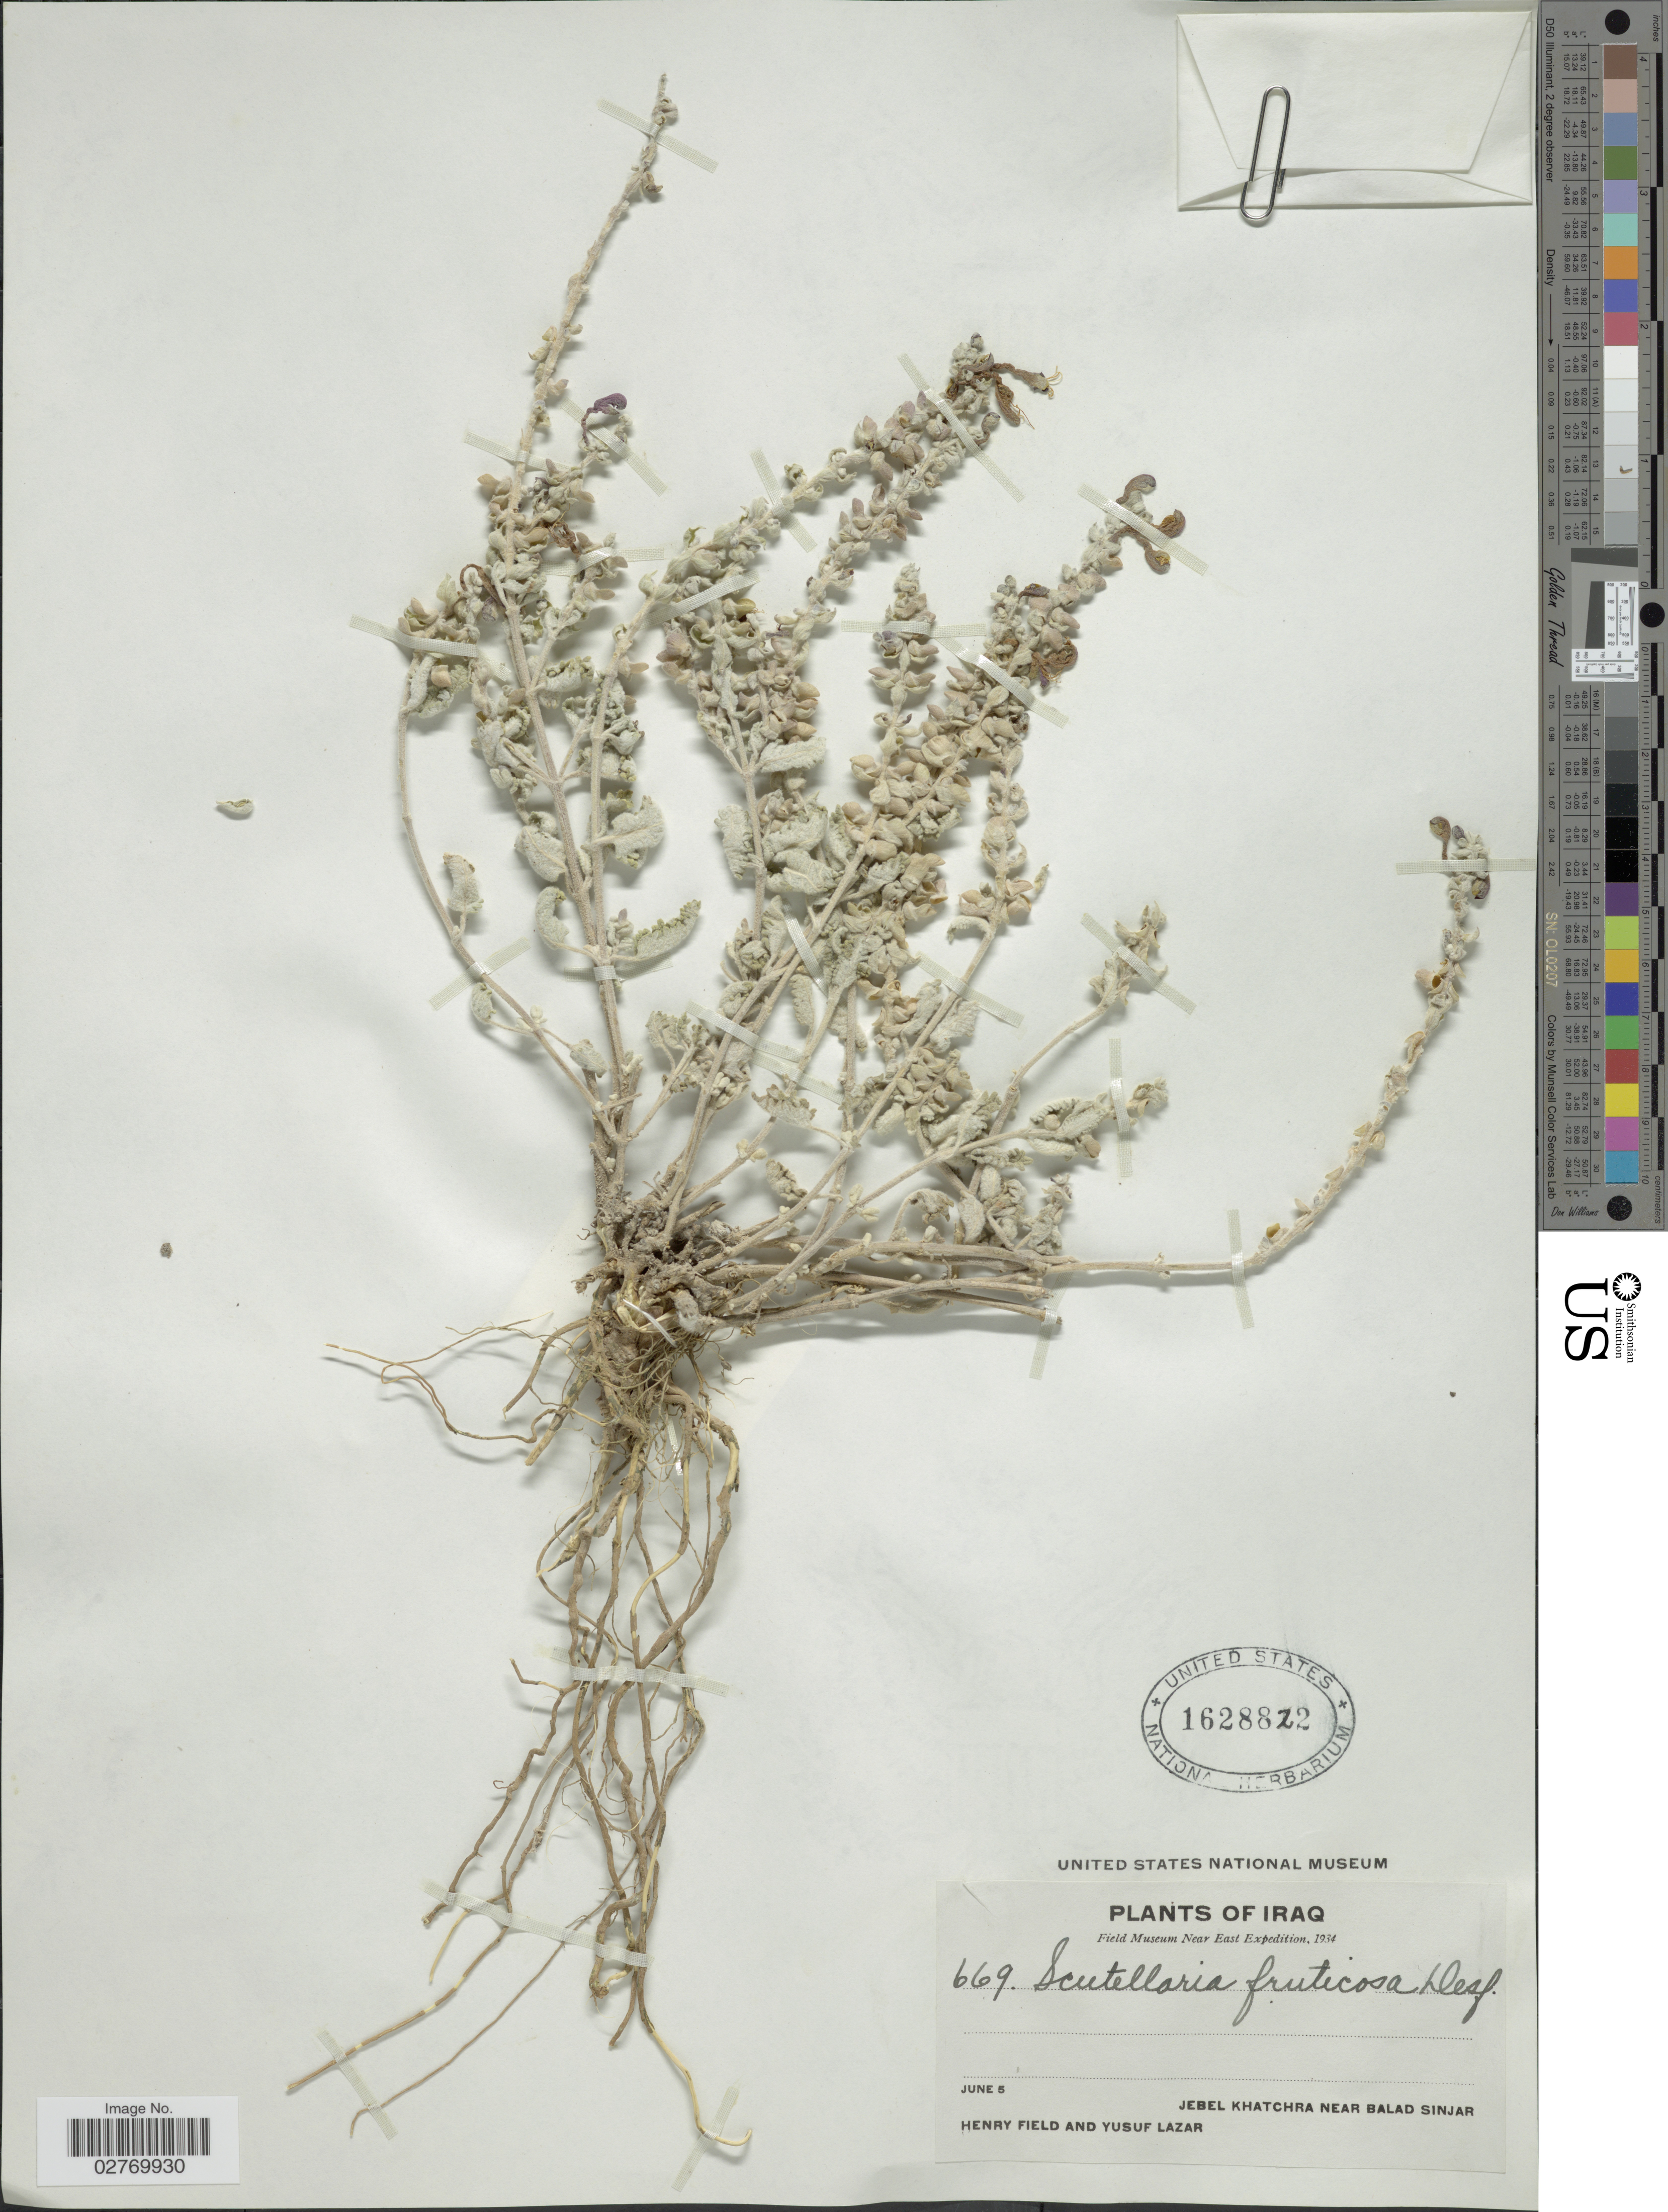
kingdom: Plantae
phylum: Tracheophyta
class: Magnoliopsida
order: Lamiales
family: Lamiaceae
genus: Scutellaria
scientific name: Scutellaria fruticosa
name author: P. Willemet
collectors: H. Field & Y. Lazar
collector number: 669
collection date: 1934-06-05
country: Iraq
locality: Near East. Jebel Khatchra near Balad Sinjar.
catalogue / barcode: US 1628822